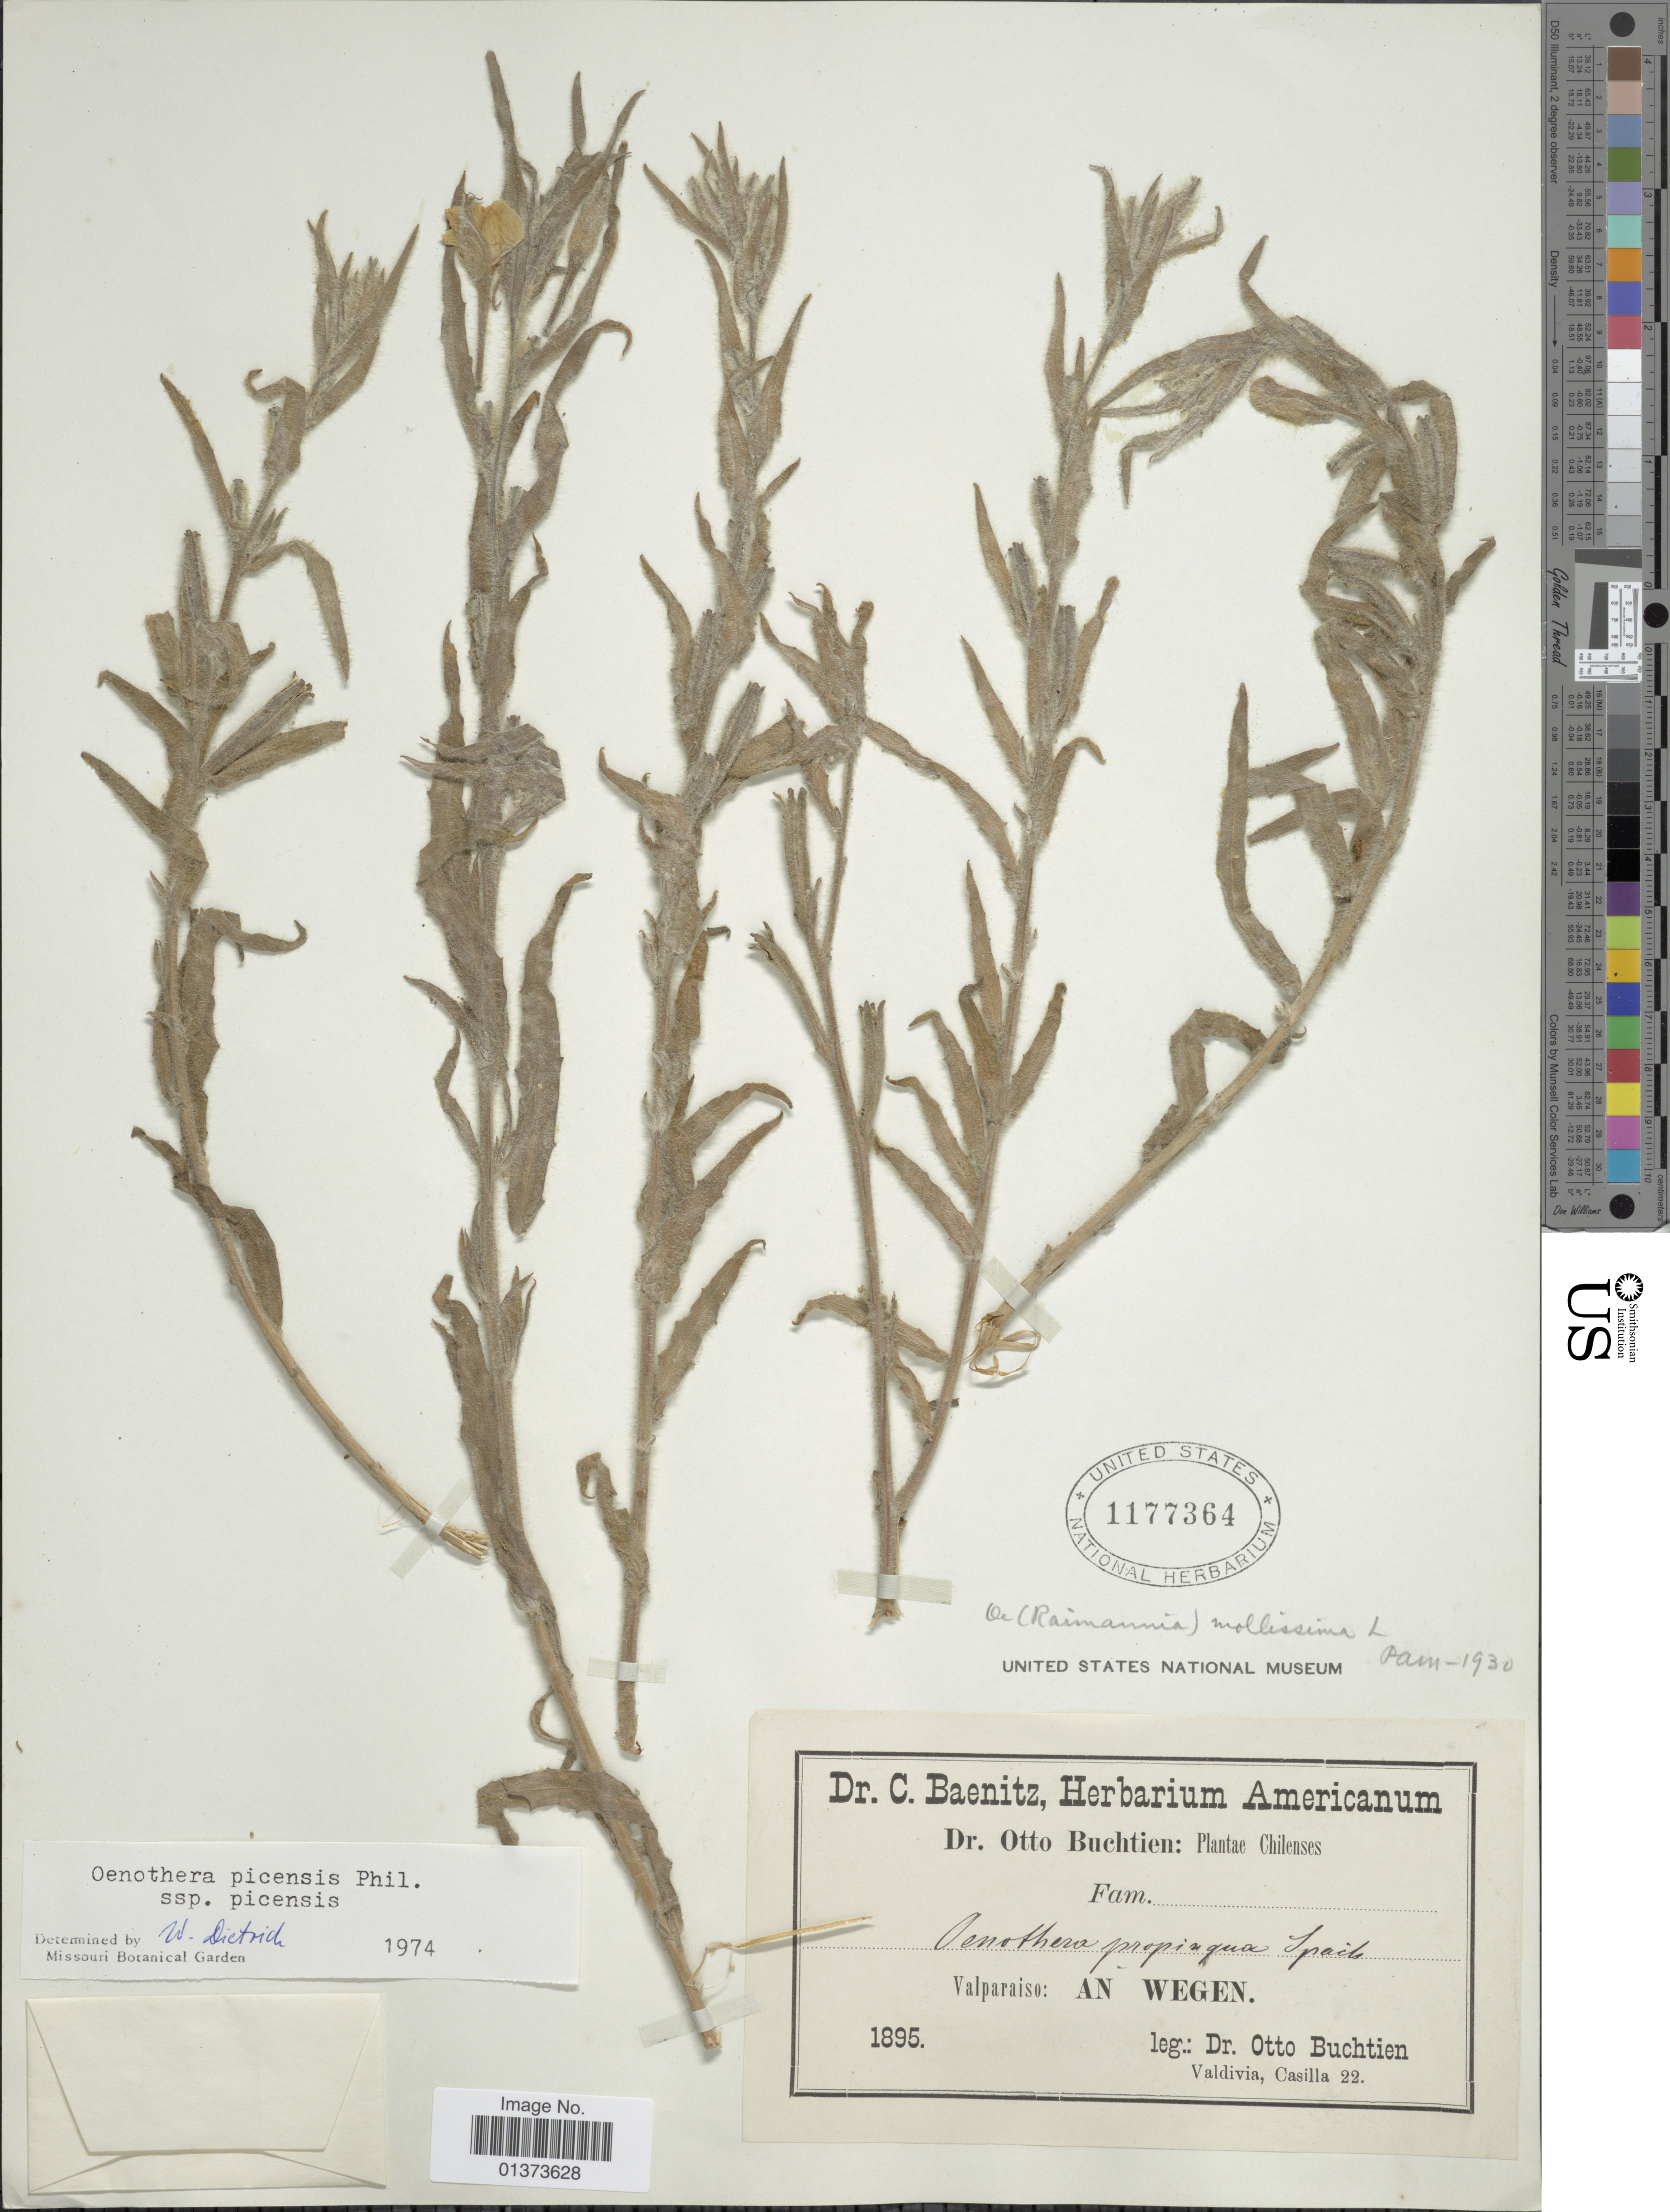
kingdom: Plantae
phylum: Tracheophyta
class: Magnoliopsida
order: Myrtales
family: Onagraceae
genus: Oenothera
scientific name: Oenothera picensis subsp. picensis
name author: Phil.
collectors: O. Buchtien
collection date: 1895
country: Chile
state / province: Valparaíso (V)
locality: An Wegen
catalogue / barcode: US 1177364